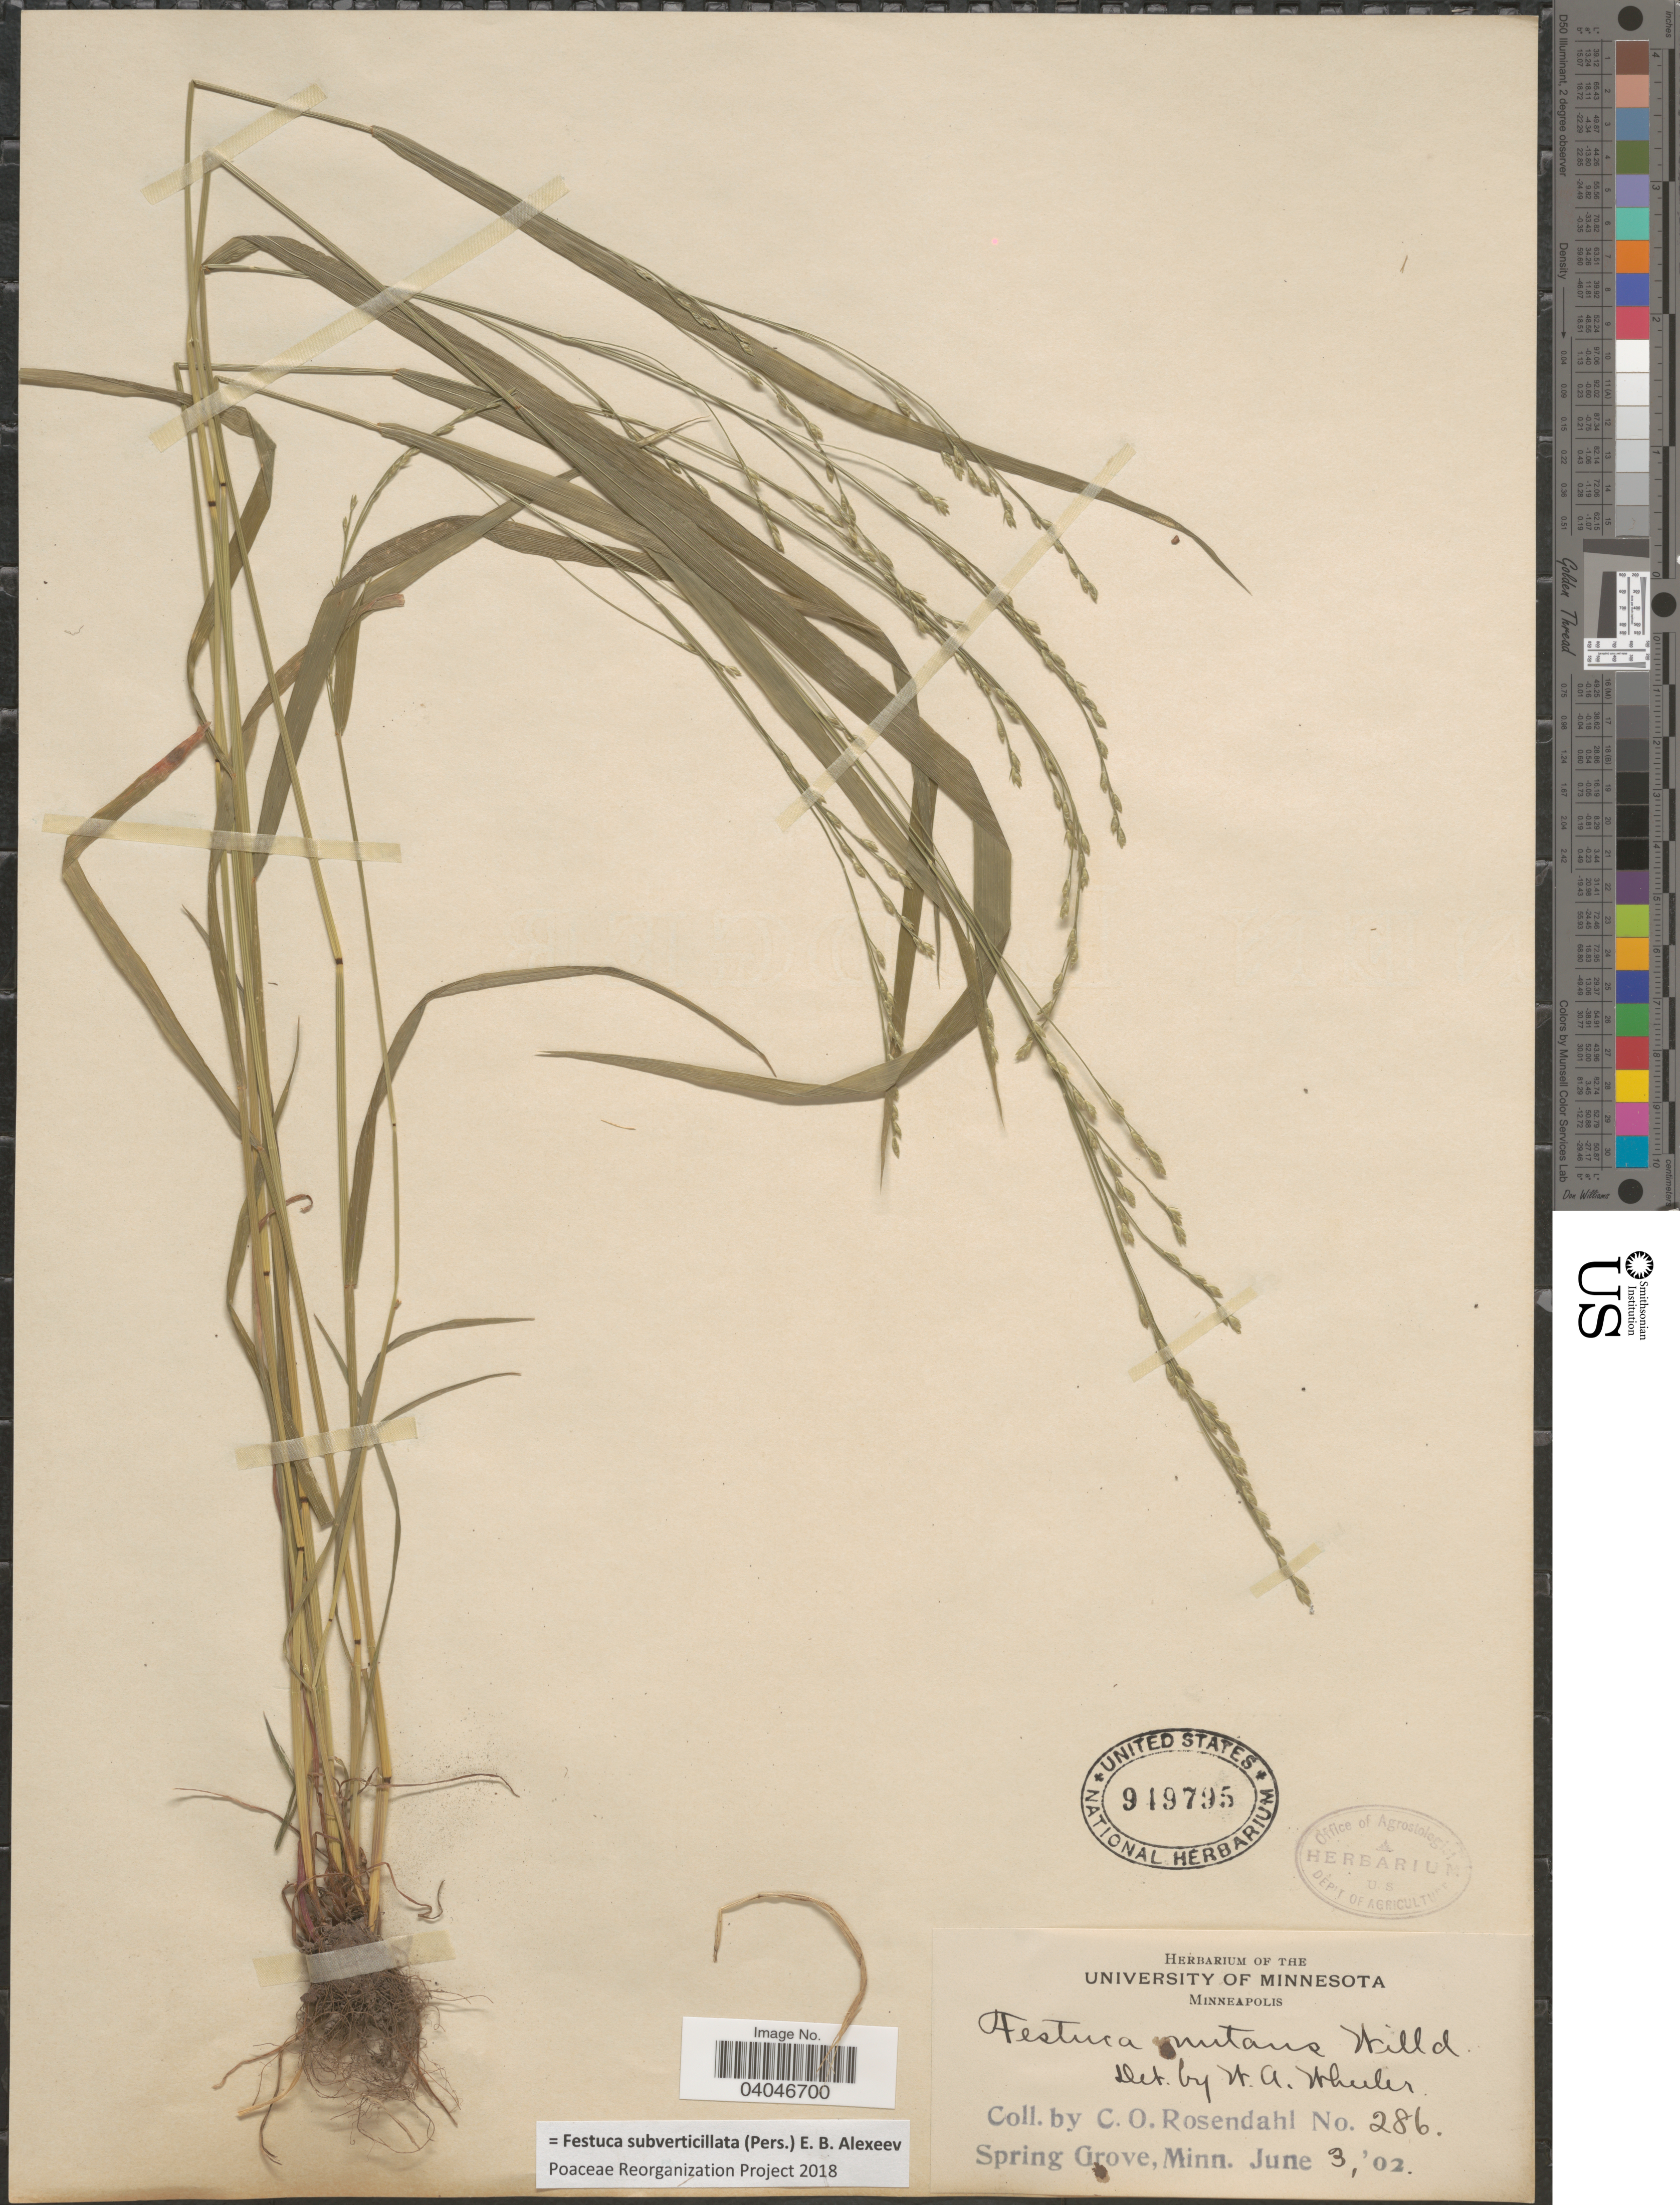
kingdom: Plantae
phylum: Tracheophyta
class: Liliopsida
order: Poales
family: Poaceae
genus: Festuca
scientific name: Festuca subverticillata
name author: (Pers.) E.B. Alexeev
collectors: C. O. Rosendahl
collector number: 286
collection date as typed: Transcribed d/m/y: 3/6/2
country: United States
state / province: Minnesota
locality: Spring Grove.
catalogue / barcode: US 949795